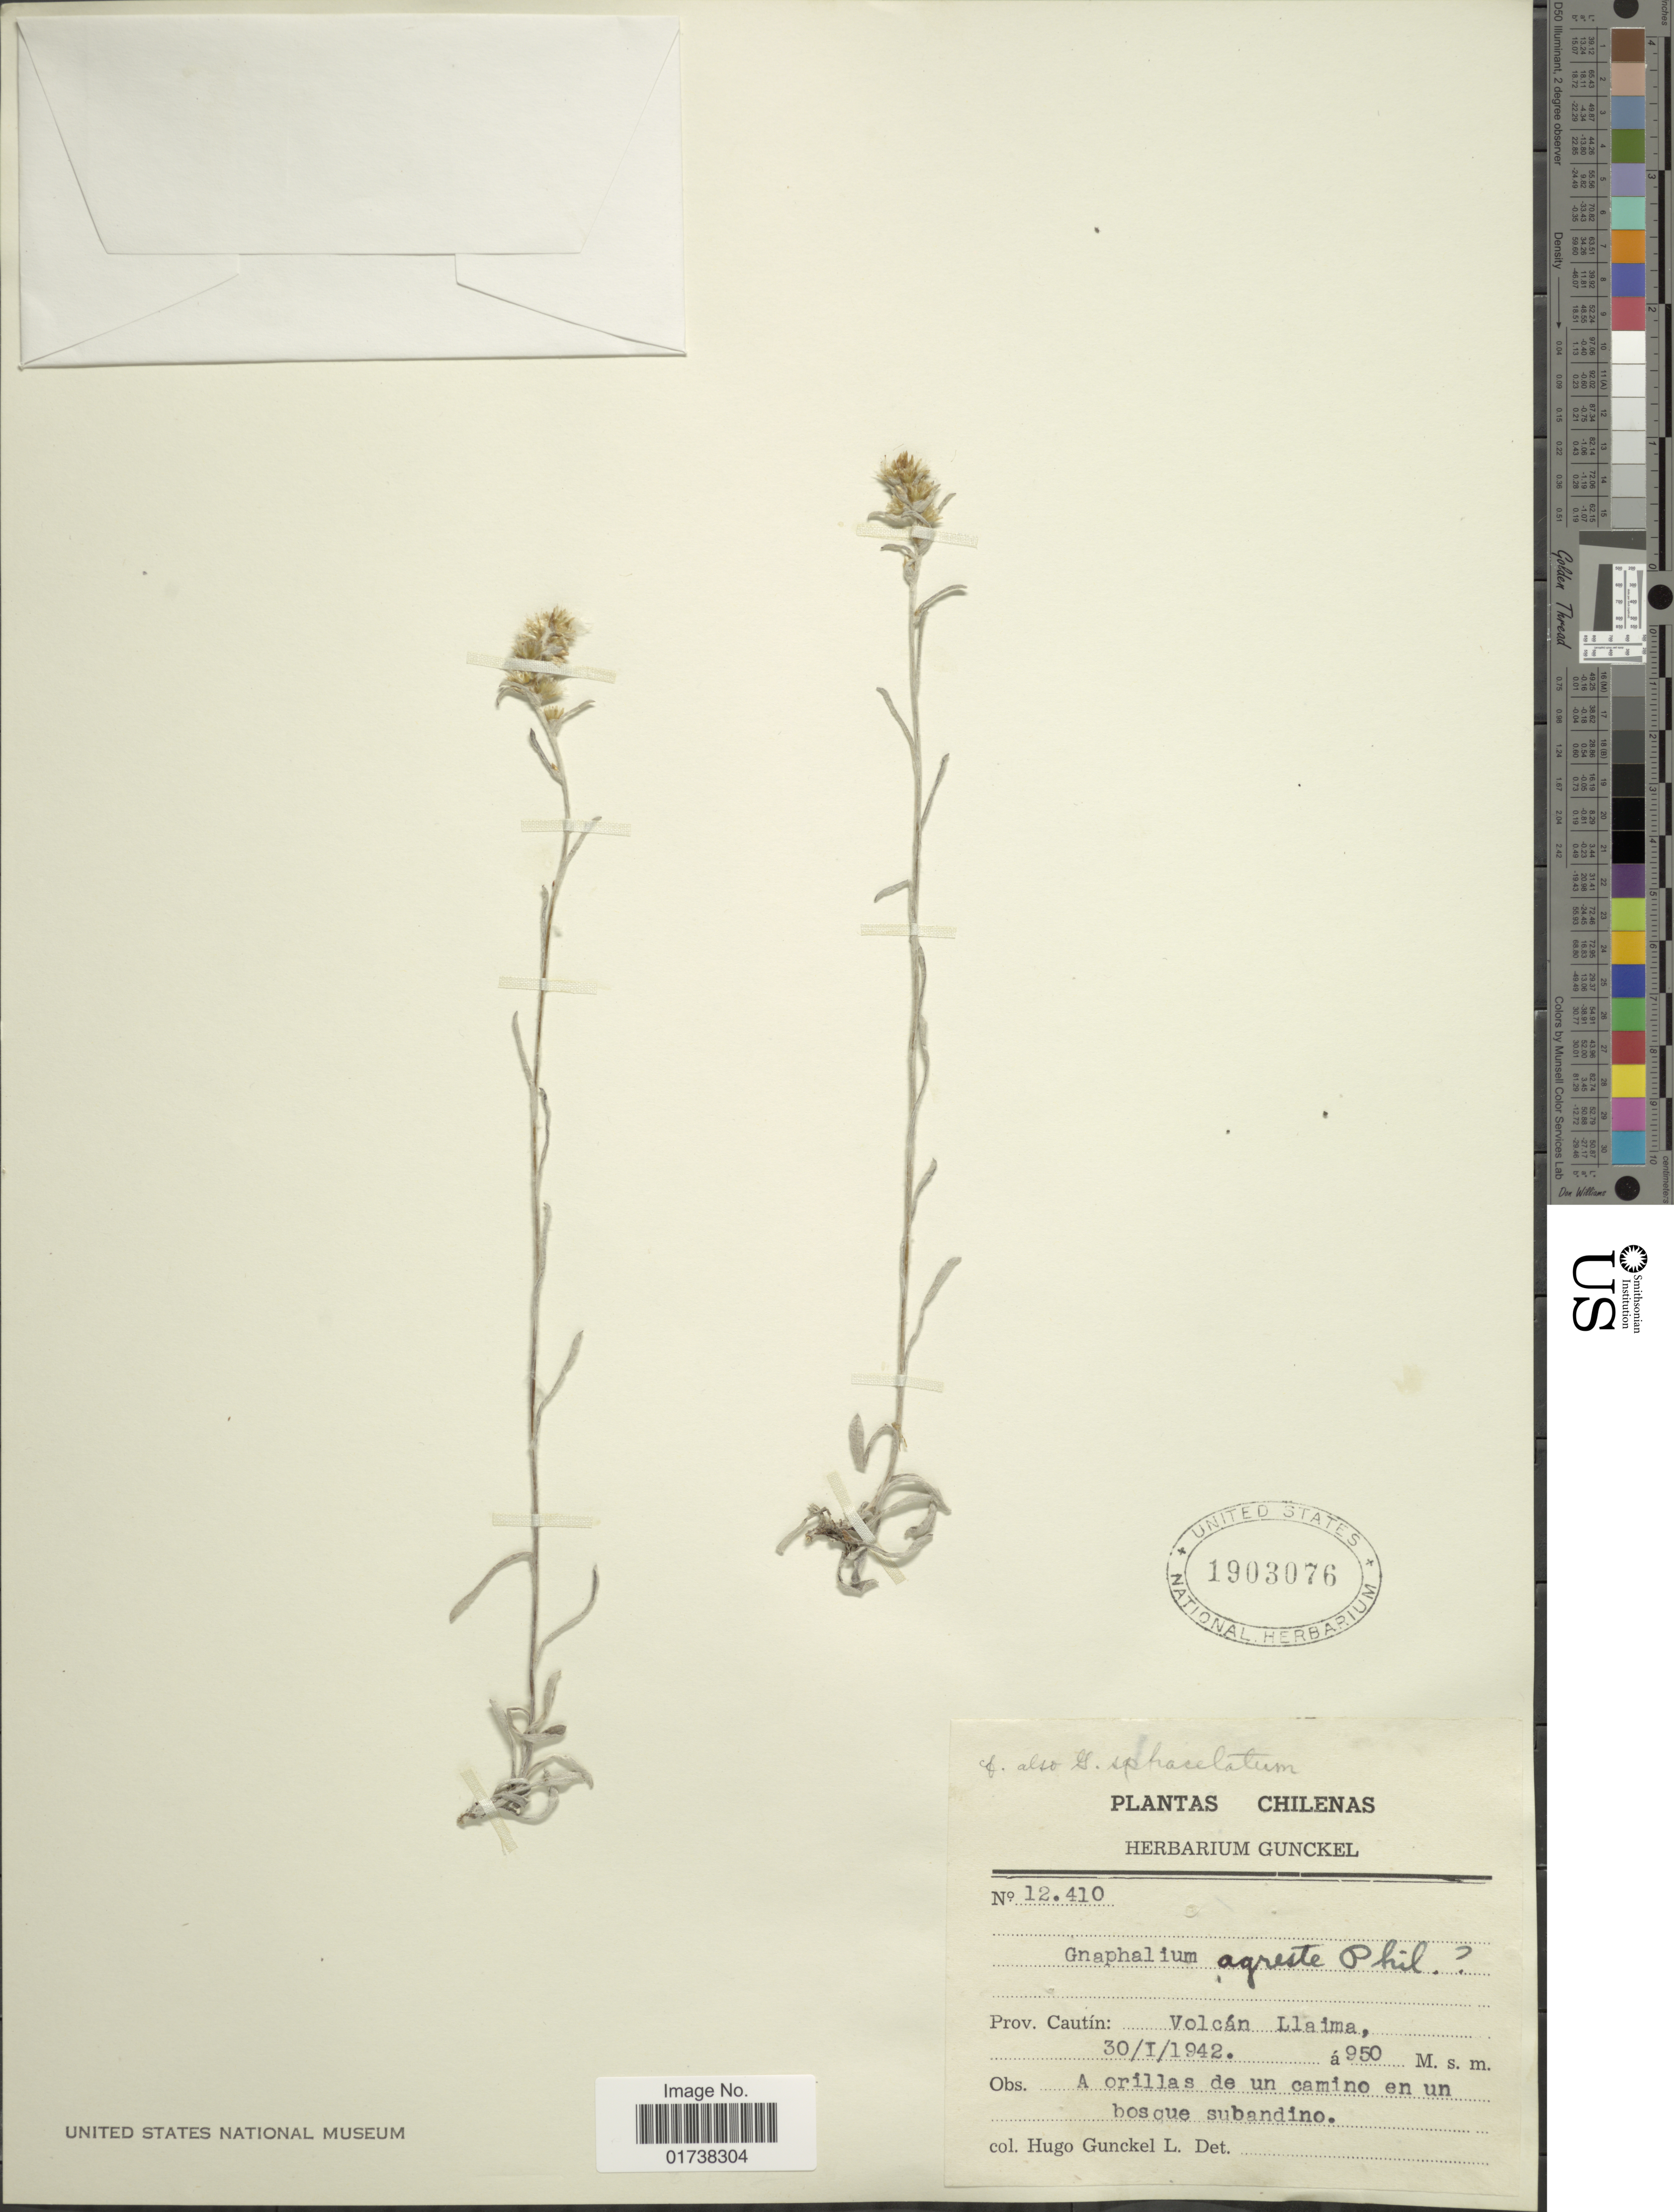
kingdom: Plantae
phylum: Tracheophyta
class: Magnoliopsida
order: Asterales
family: Asteraceae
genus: Gamochaeta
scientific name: Gamochaeta chamissonis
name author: (DC.) Cabrera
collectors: H. Gunckel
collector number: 12410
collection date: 1942-01-30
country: Chile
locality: Prov. Cautin: Volcan Llaima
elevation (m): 950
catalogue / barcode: US 1903076